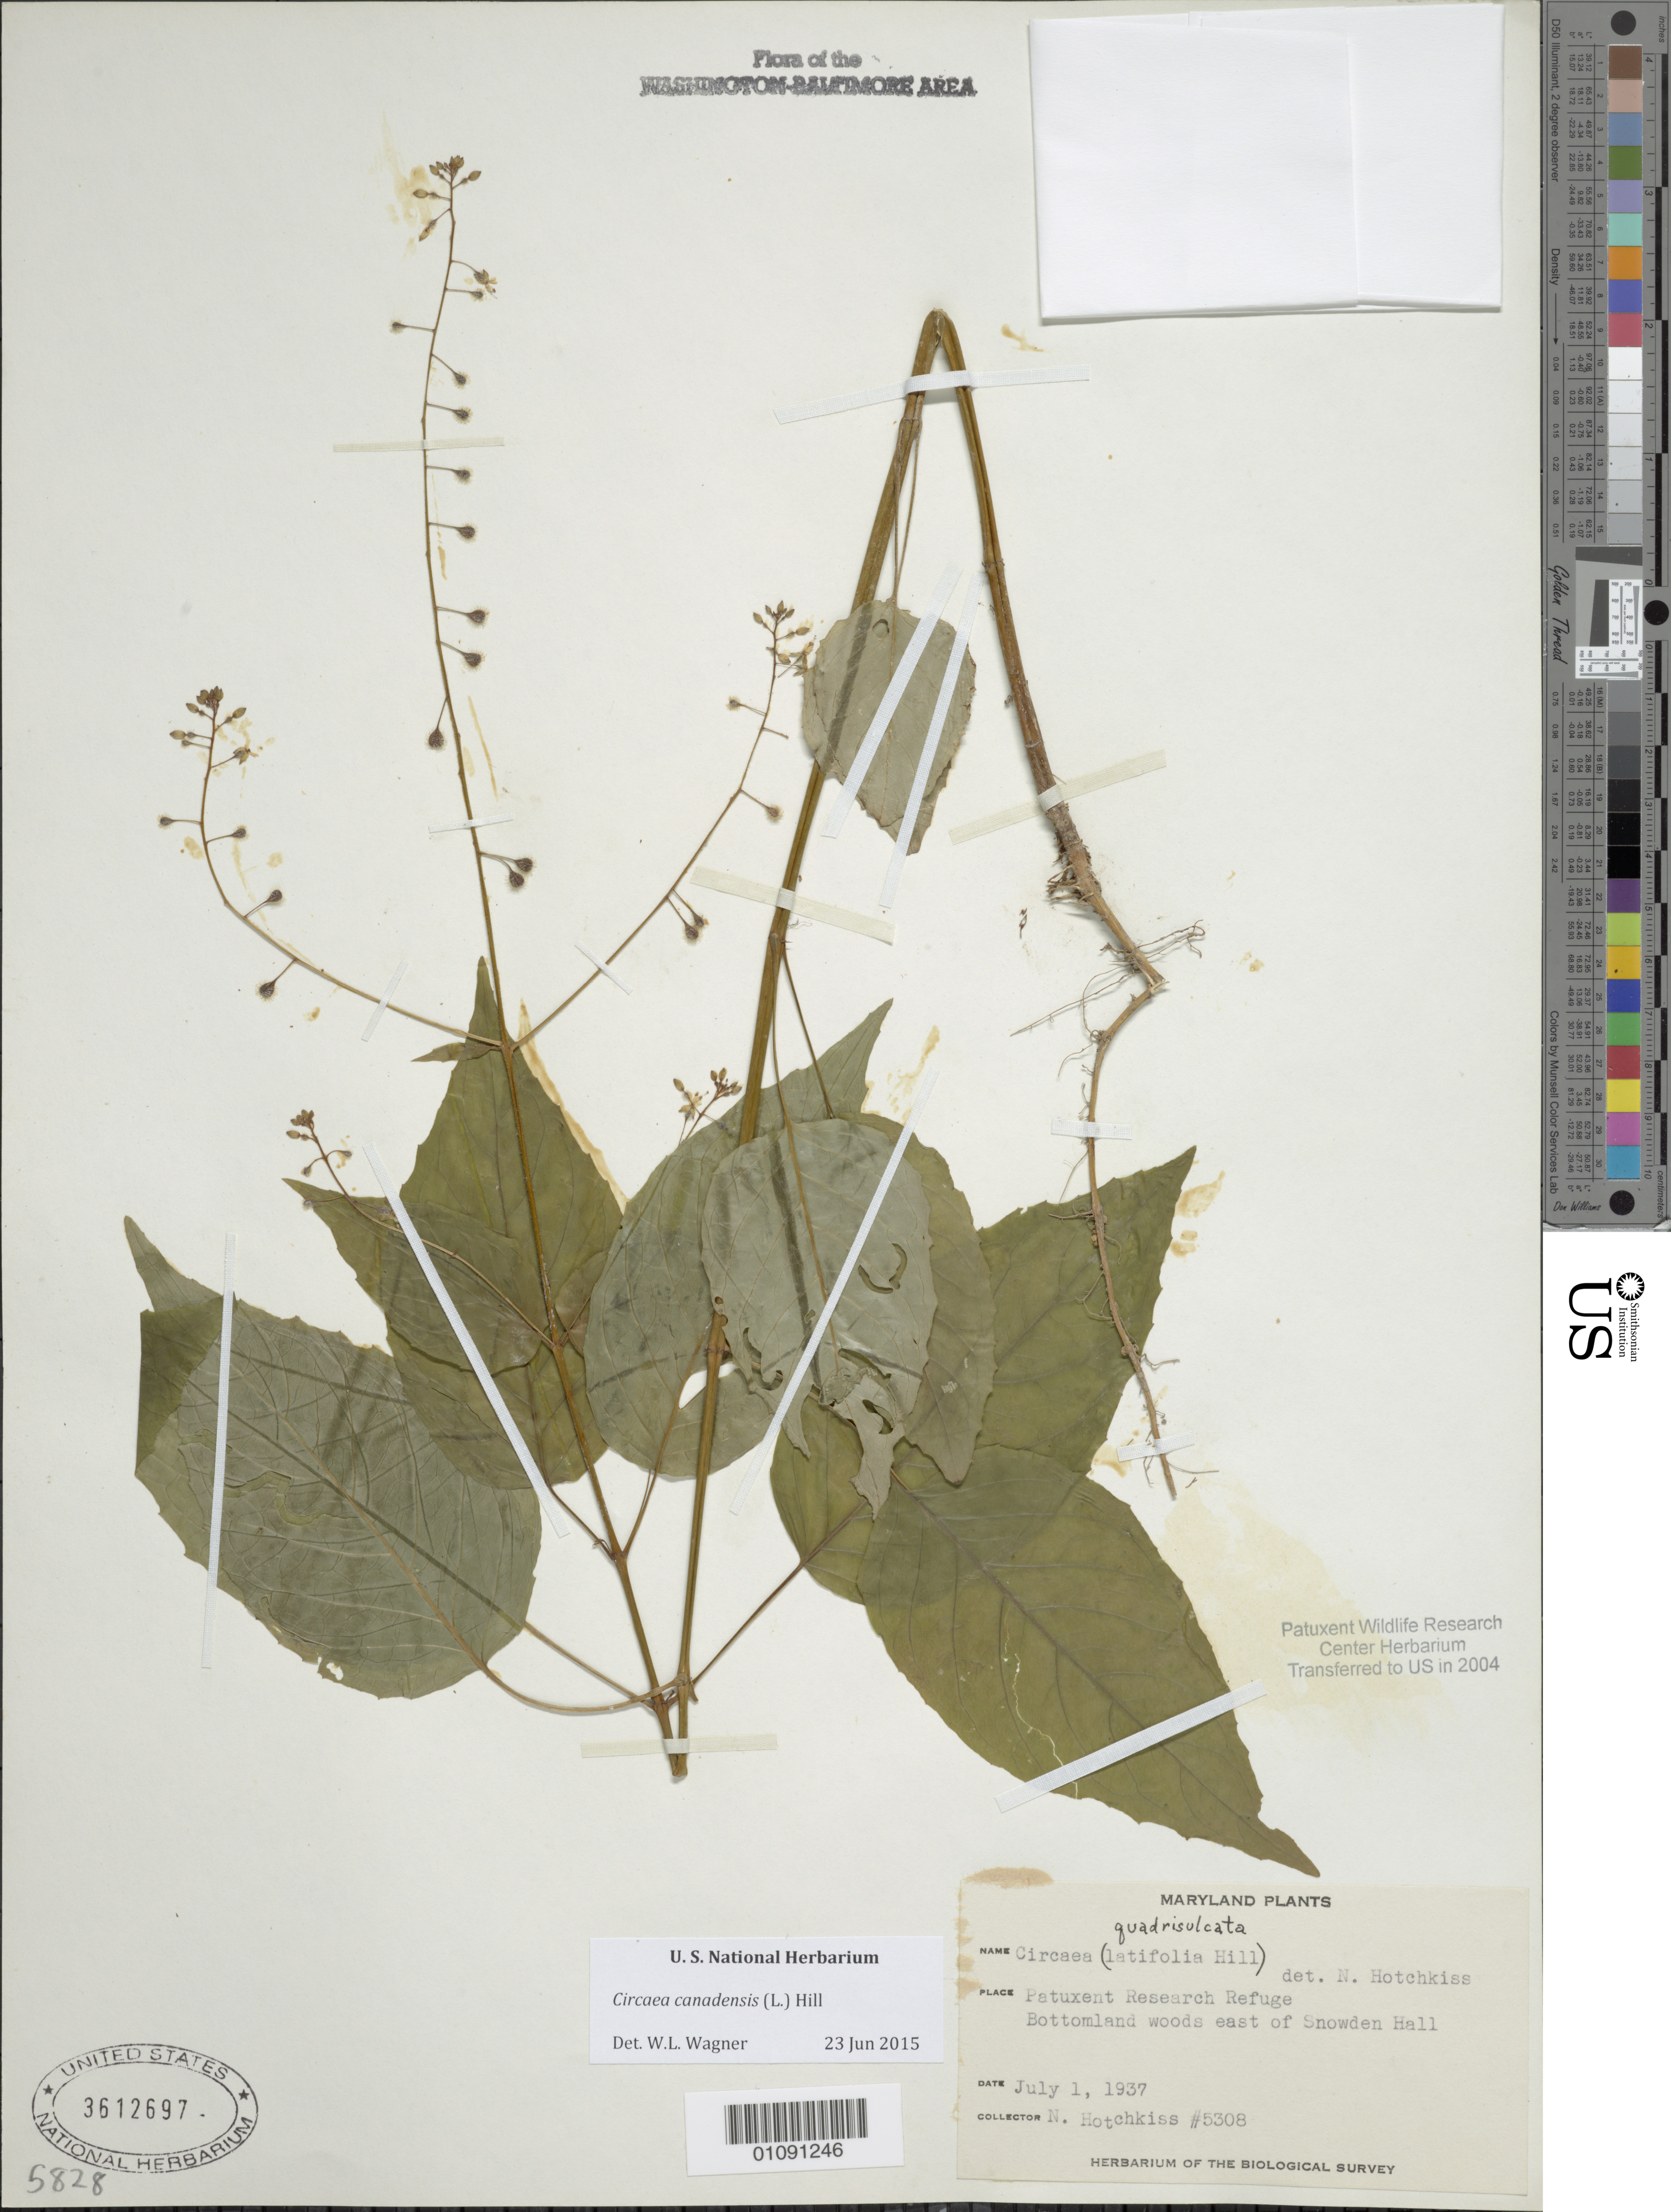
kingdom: Plantae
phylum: Tracheophyta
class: Magnoliopsida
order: Myrtales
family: Onagraceae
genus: Circaea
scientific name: Circaea canadensis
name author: (L.) Hill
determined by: Wagner, W. L., (BOT), Smithsonian Institution - National Museum of Natural History (UNITED STATES)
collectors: N. Hotchkiss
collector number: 5308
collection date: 1937-07-01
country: United States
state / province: Maryland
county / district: Prince George's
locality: Patuxent Wildlife Refuge. E. of Snowden Hall.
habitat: Bottomland woods.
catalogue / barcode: US 3612697